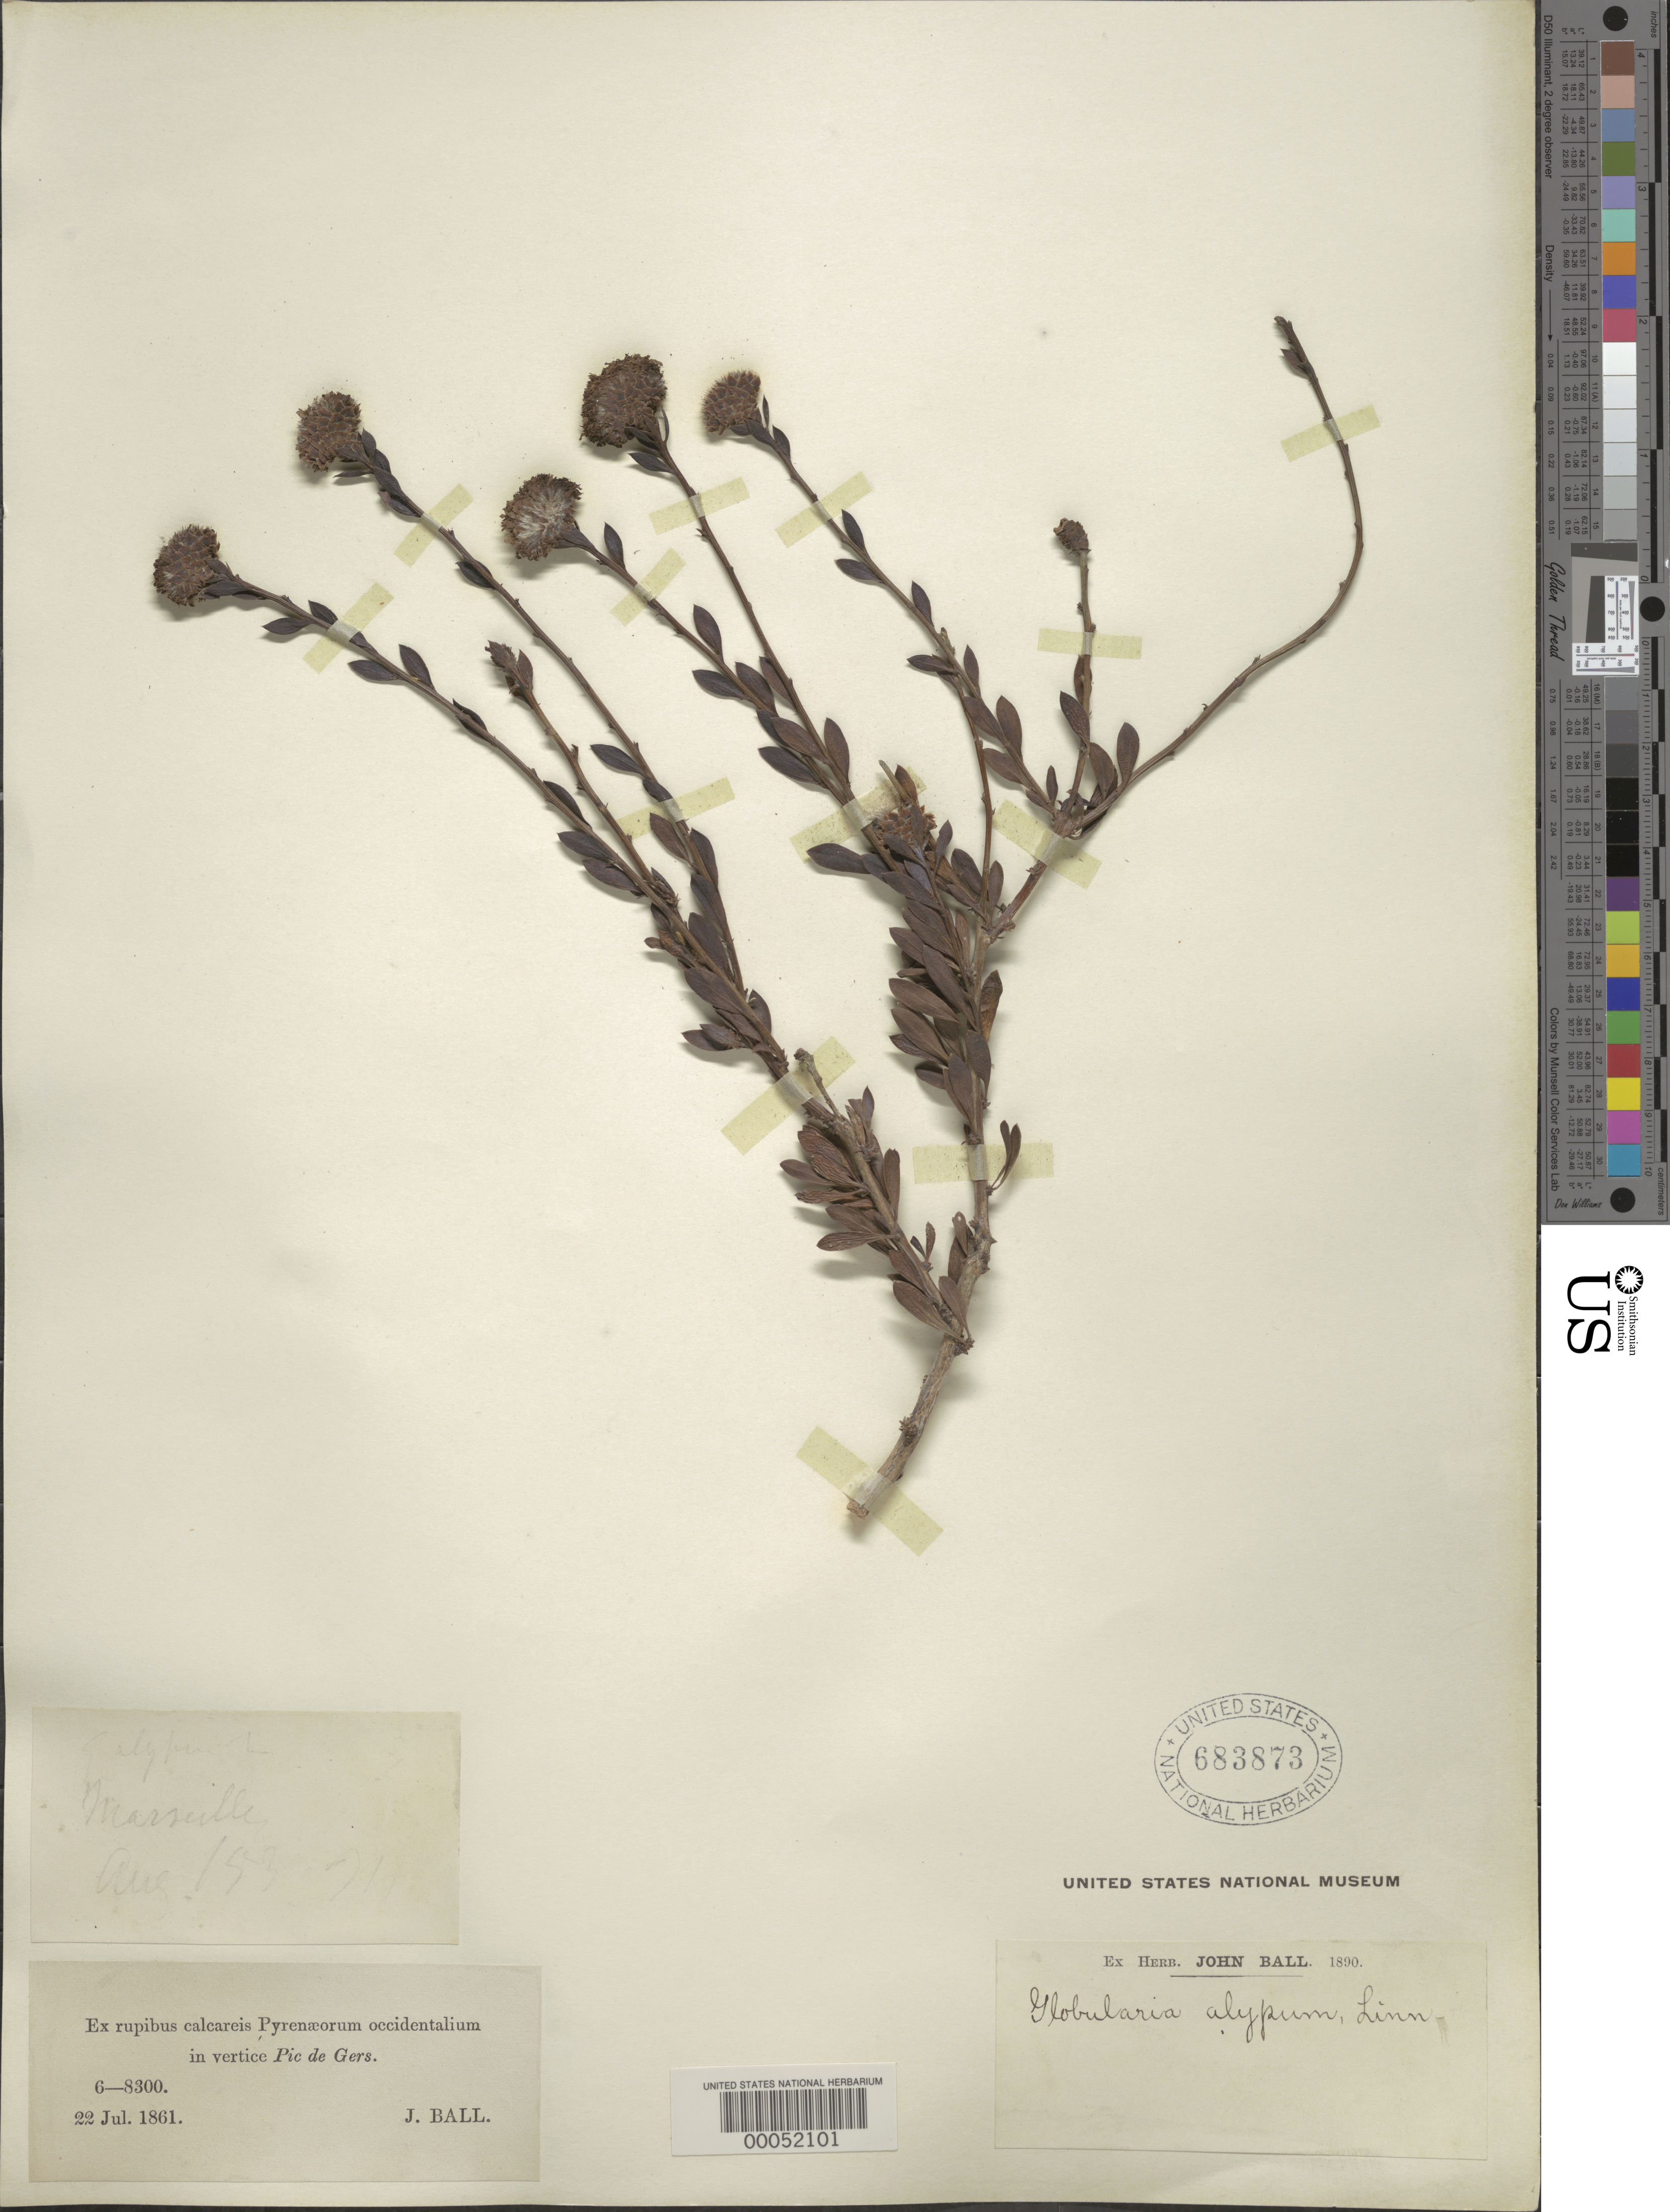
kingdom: Plantae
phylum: Tracheophyta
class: Magnoliopsida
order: Lamiales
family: Plantaginaceae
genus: Globularia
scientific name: Globularia alypum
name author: L.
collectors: J. Ball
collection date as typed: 22 Jul 1861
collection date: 1861-07-22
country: France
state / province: Provence-Alpes-Côte d'Azur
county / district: Bouches-du-Rhône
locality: Marseille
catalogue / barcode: US 683873